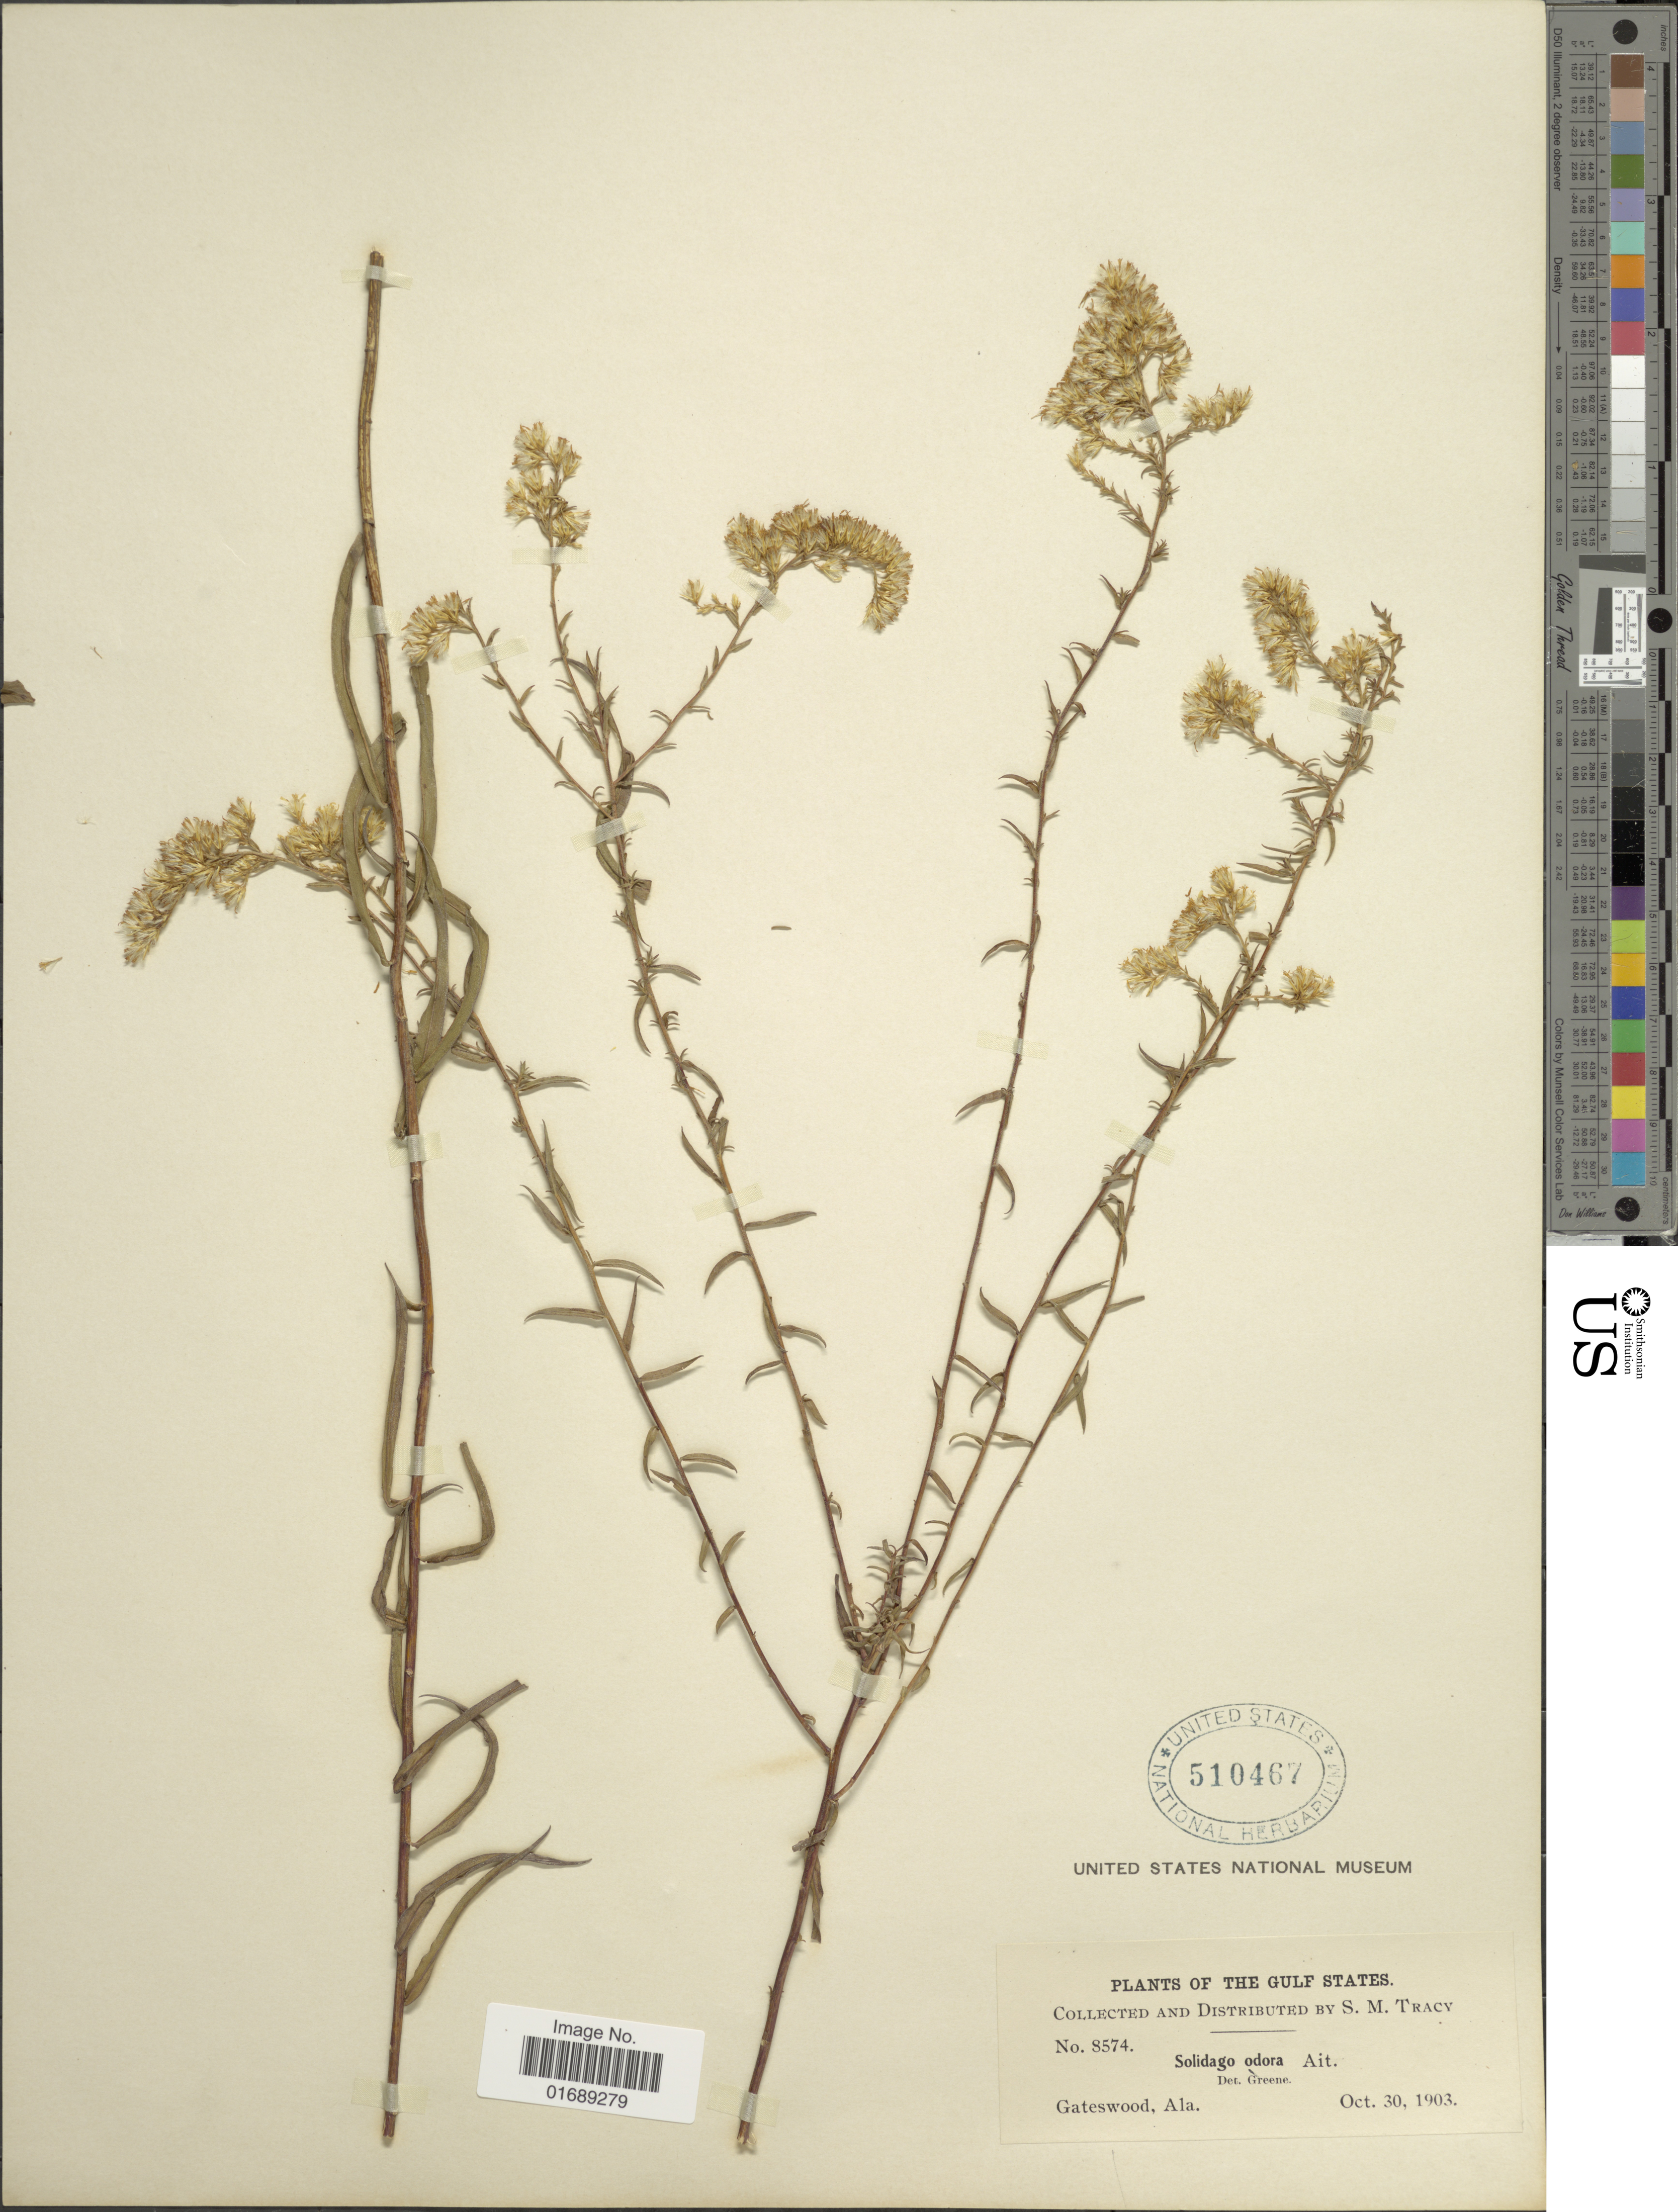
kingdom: Plantae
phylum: Tracheophyta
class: Magnoliopsida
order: Asterales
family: Asteraceae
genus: Solidago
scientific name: Solidago odora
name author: Aiton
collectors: S. M. Tracy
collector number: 8574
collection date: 1903-10-30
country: United States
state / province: Alabama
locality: The Gulf States, Gateswood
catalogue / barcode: US 510467